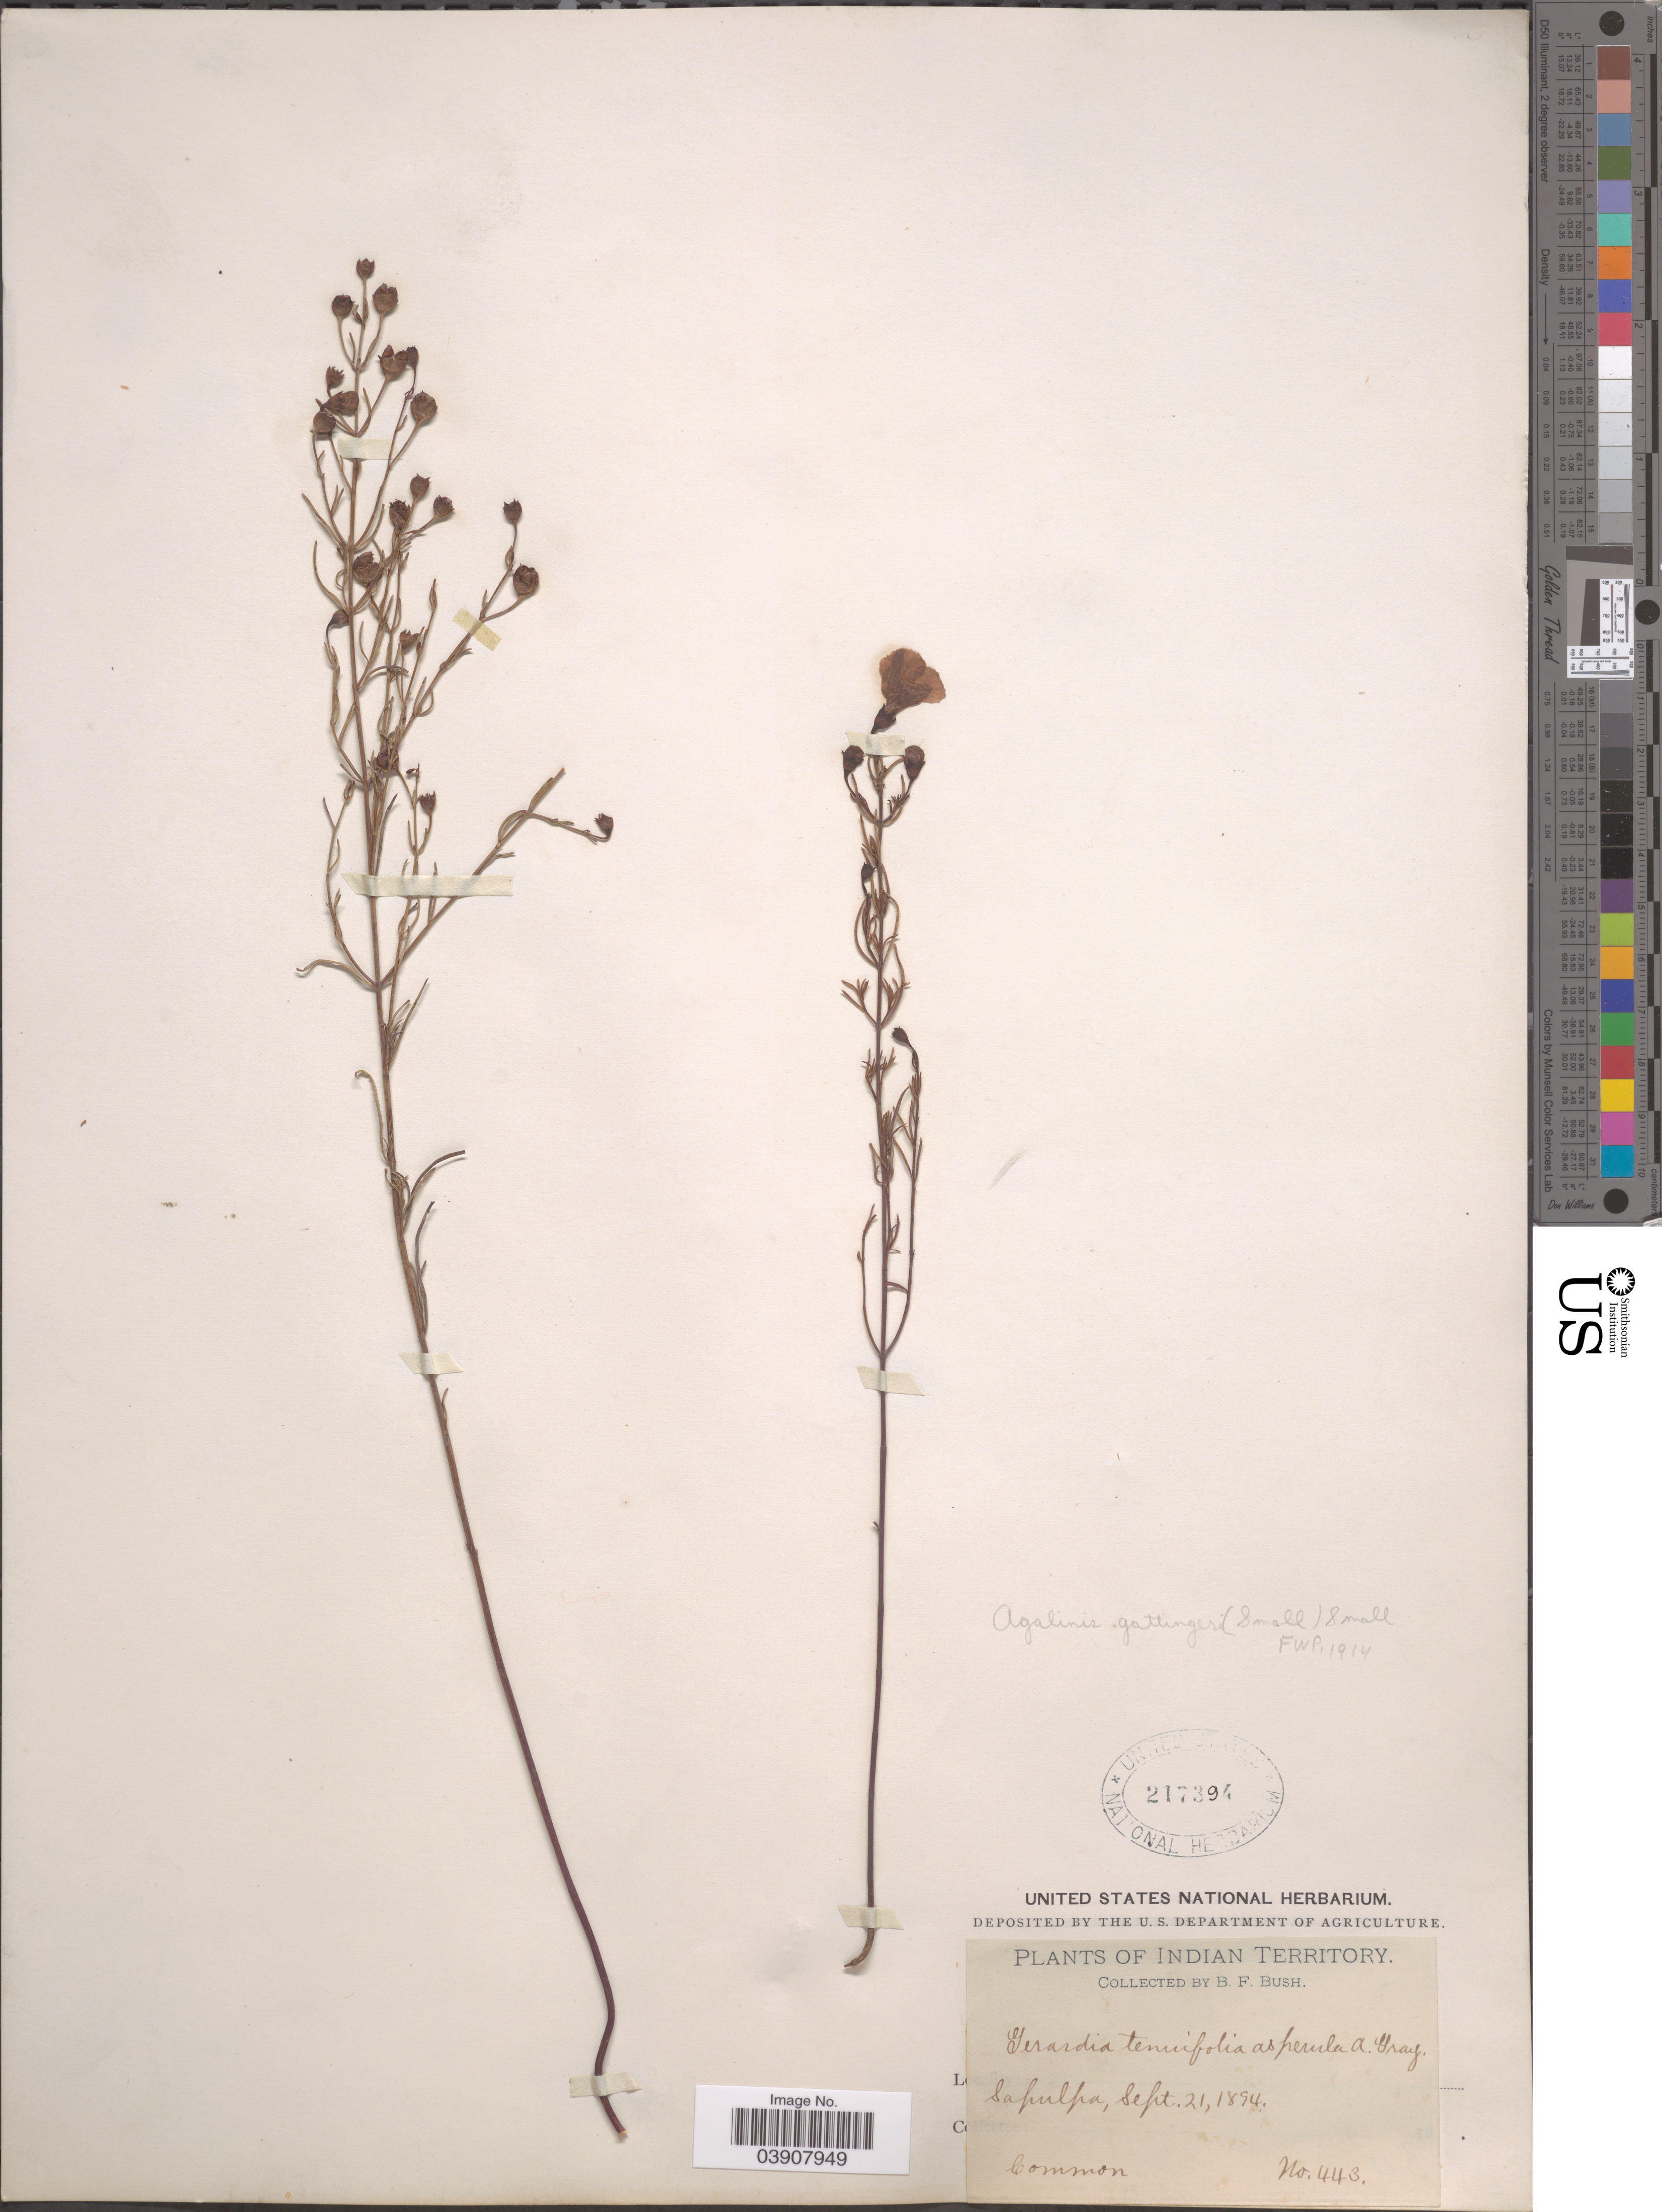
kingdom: Plantae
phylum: Tracheophyta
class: Magnoliopsida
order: Lamiales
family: Orobanchaceae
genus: Agalinis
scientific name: Agalinis gattingeri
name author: (Small) Small ex Britton & A. Br.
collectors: B. F. Bush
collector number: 443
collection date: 1894-09-21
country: United States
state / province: Oklahoma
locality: Indian Territory. Sapulpa.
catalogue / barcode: US 217394